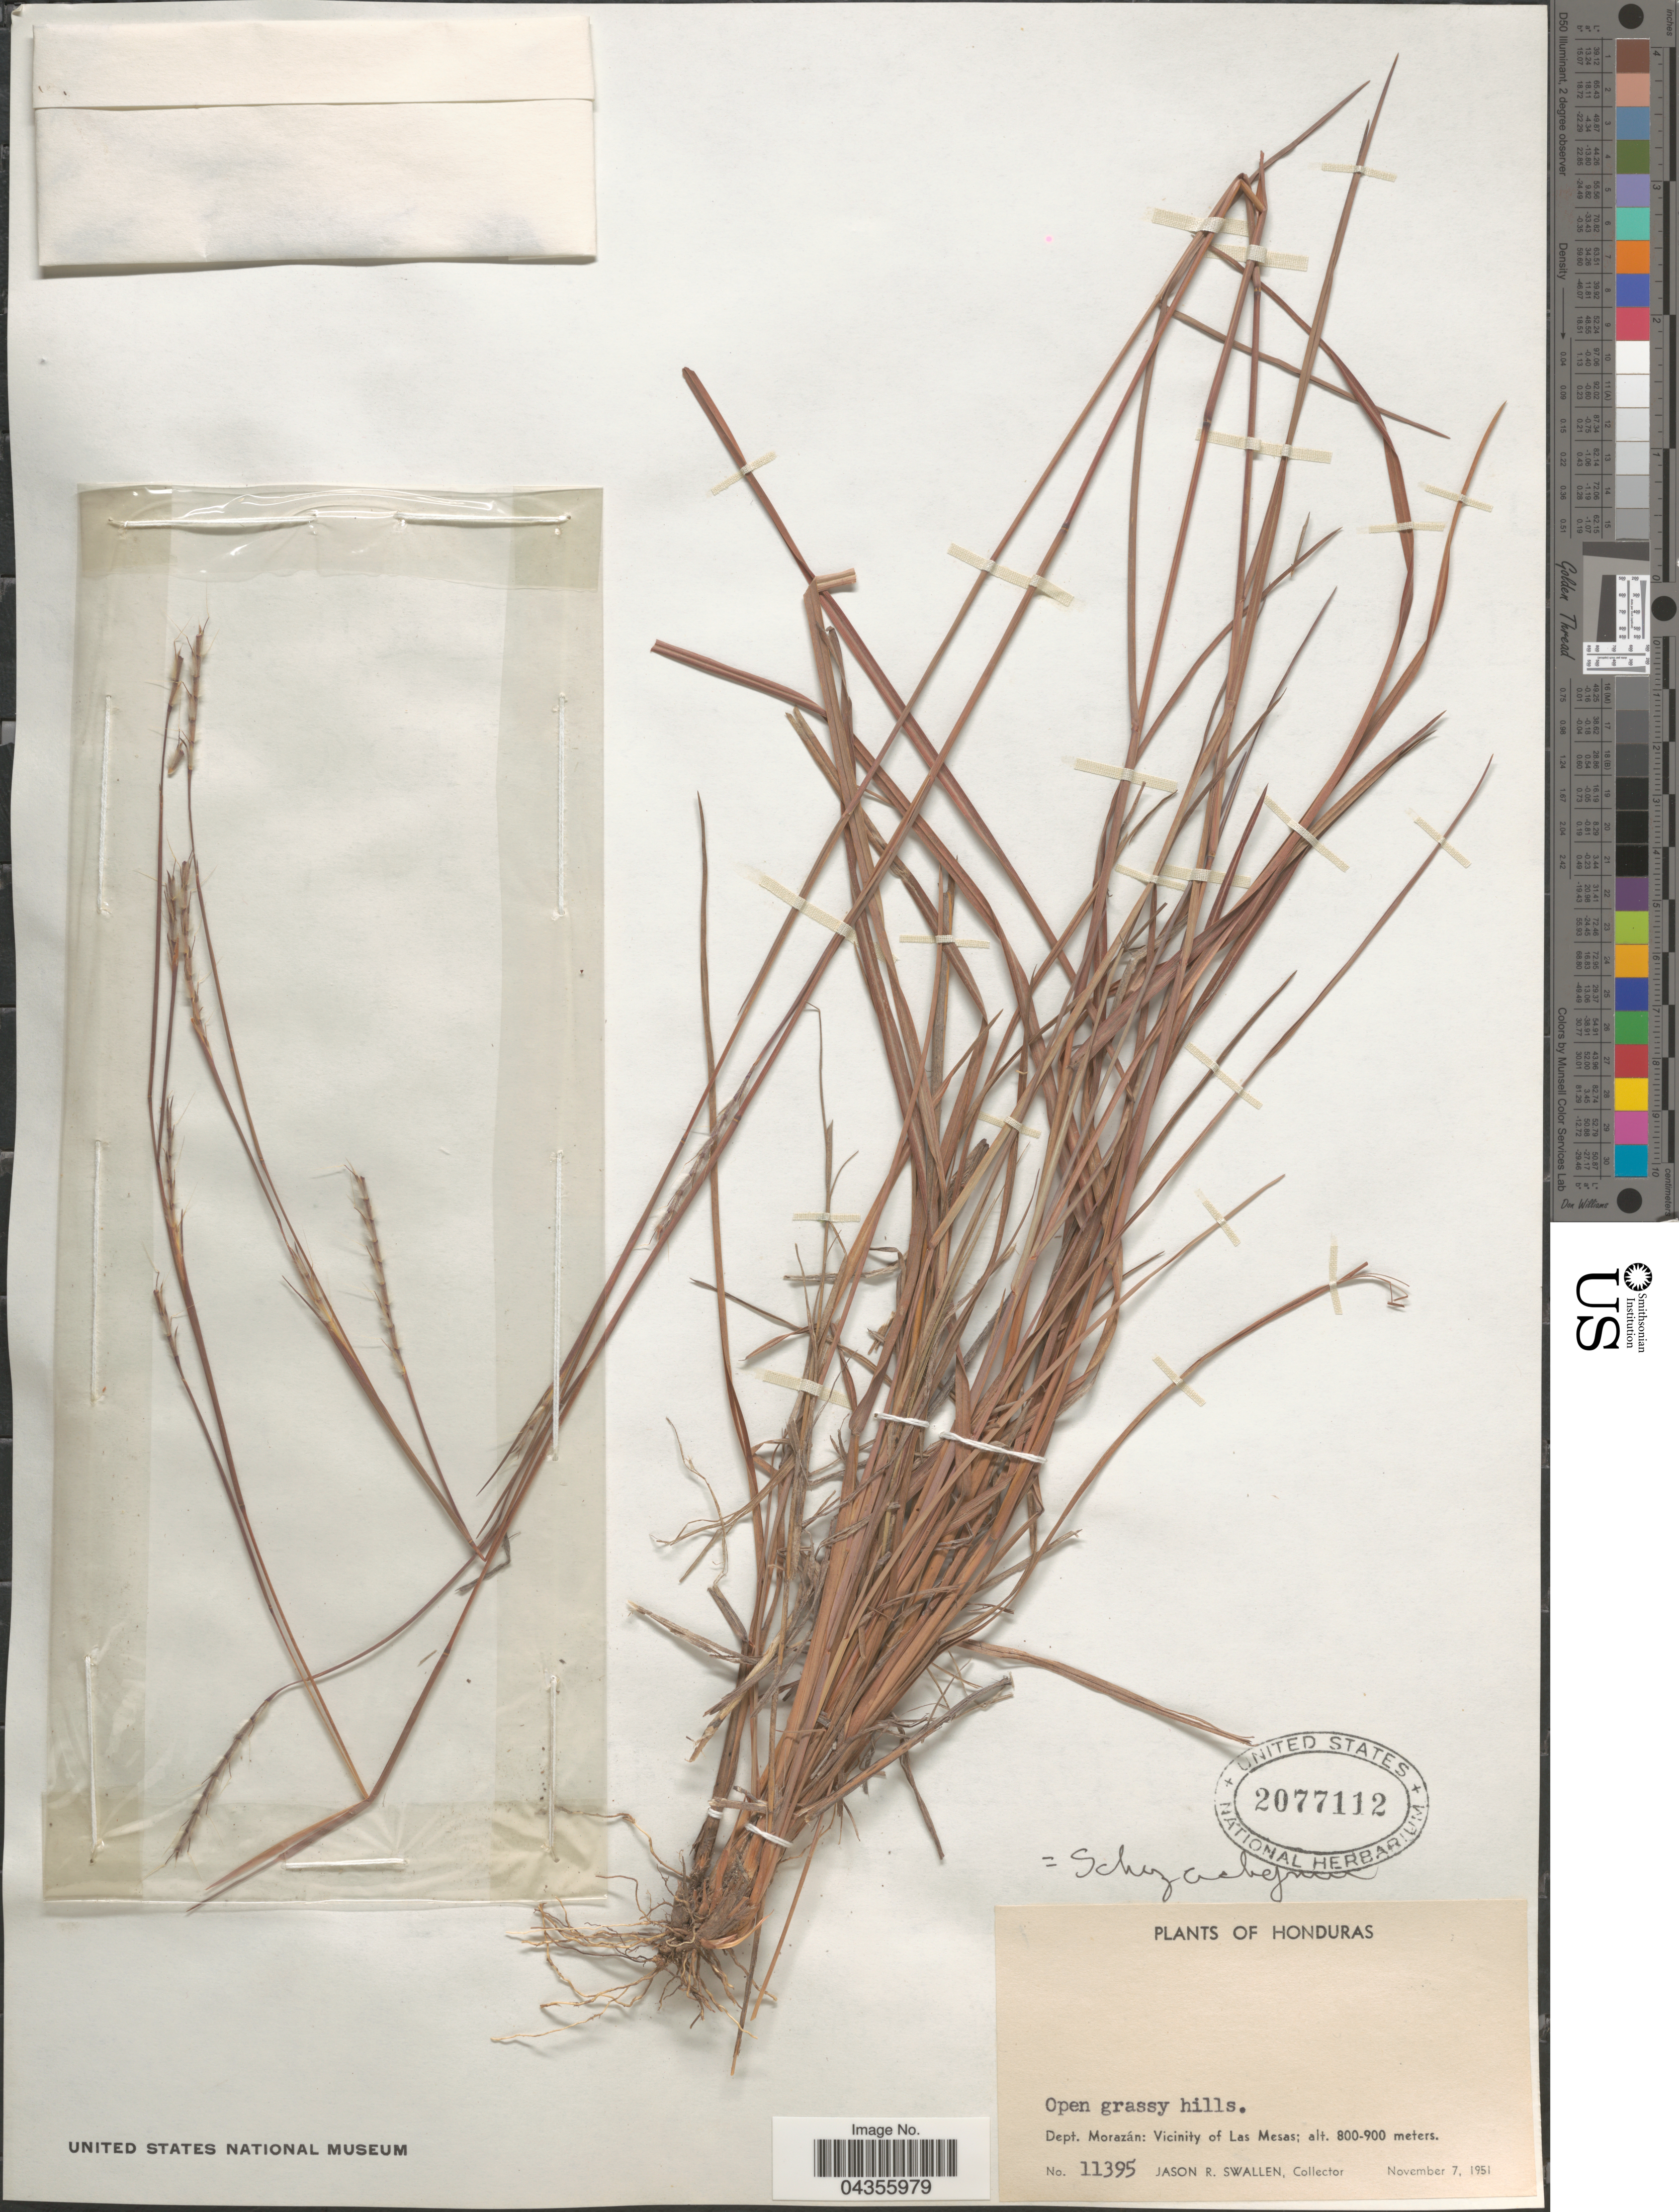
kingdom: Plantae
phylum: Tracheophyta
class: Liliopsida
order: Poales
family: Poaceae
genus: Schizachyrium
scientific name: Schizachyrium sp.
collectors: J. R. Swallen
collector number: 11395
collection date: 1951-11-07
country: Honduras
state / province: Fco. Morazán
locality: Dept. Morazán: Vicinity of Las Mesas.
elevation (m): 800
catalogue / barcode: US 2077112